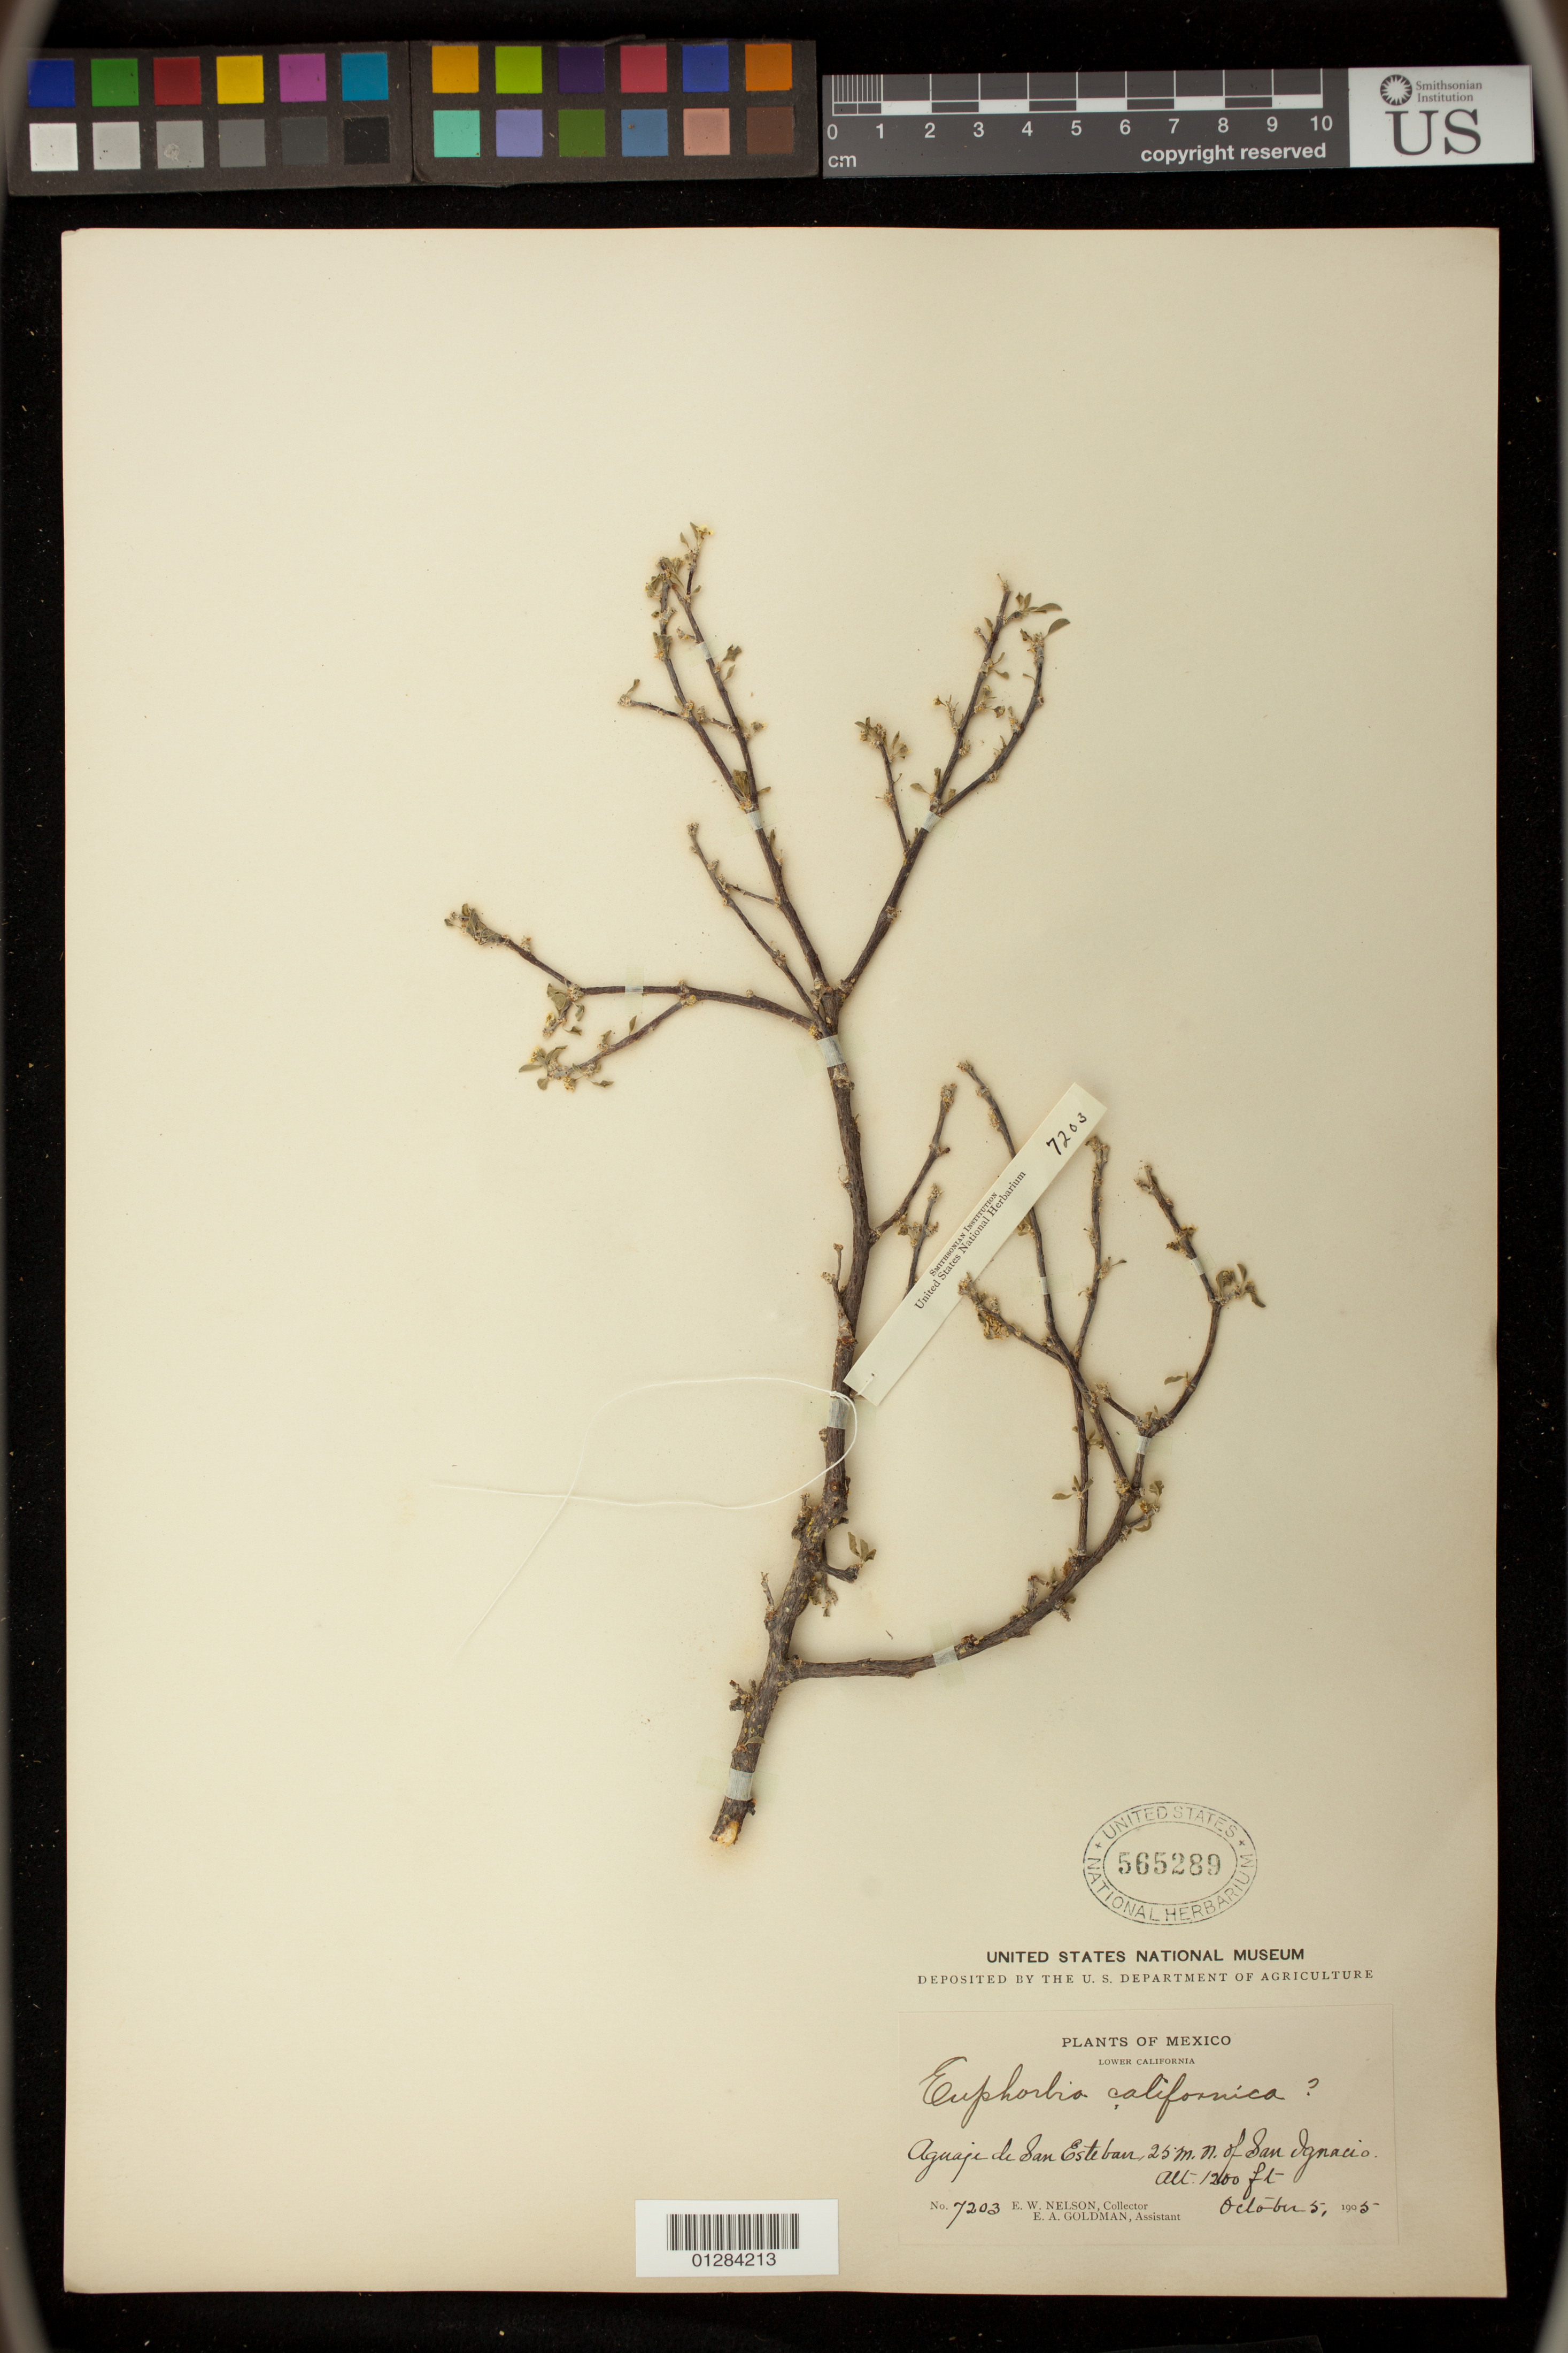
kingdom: Plantae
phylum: Tracheophyta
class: Magnoliopsida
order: Malpighiales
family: Euphorbiaceae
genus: Euphorbia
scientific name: Euphorbia misera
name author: Benth.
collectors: E. H. Wilson & E. A. Goldman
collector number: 7203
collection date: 1905-10-05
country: Mexico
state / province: Baja California Sur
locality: Aguaje de San Esteban, 2.5 m. N. of San Ignacio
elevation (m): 366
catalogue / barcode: US 565289